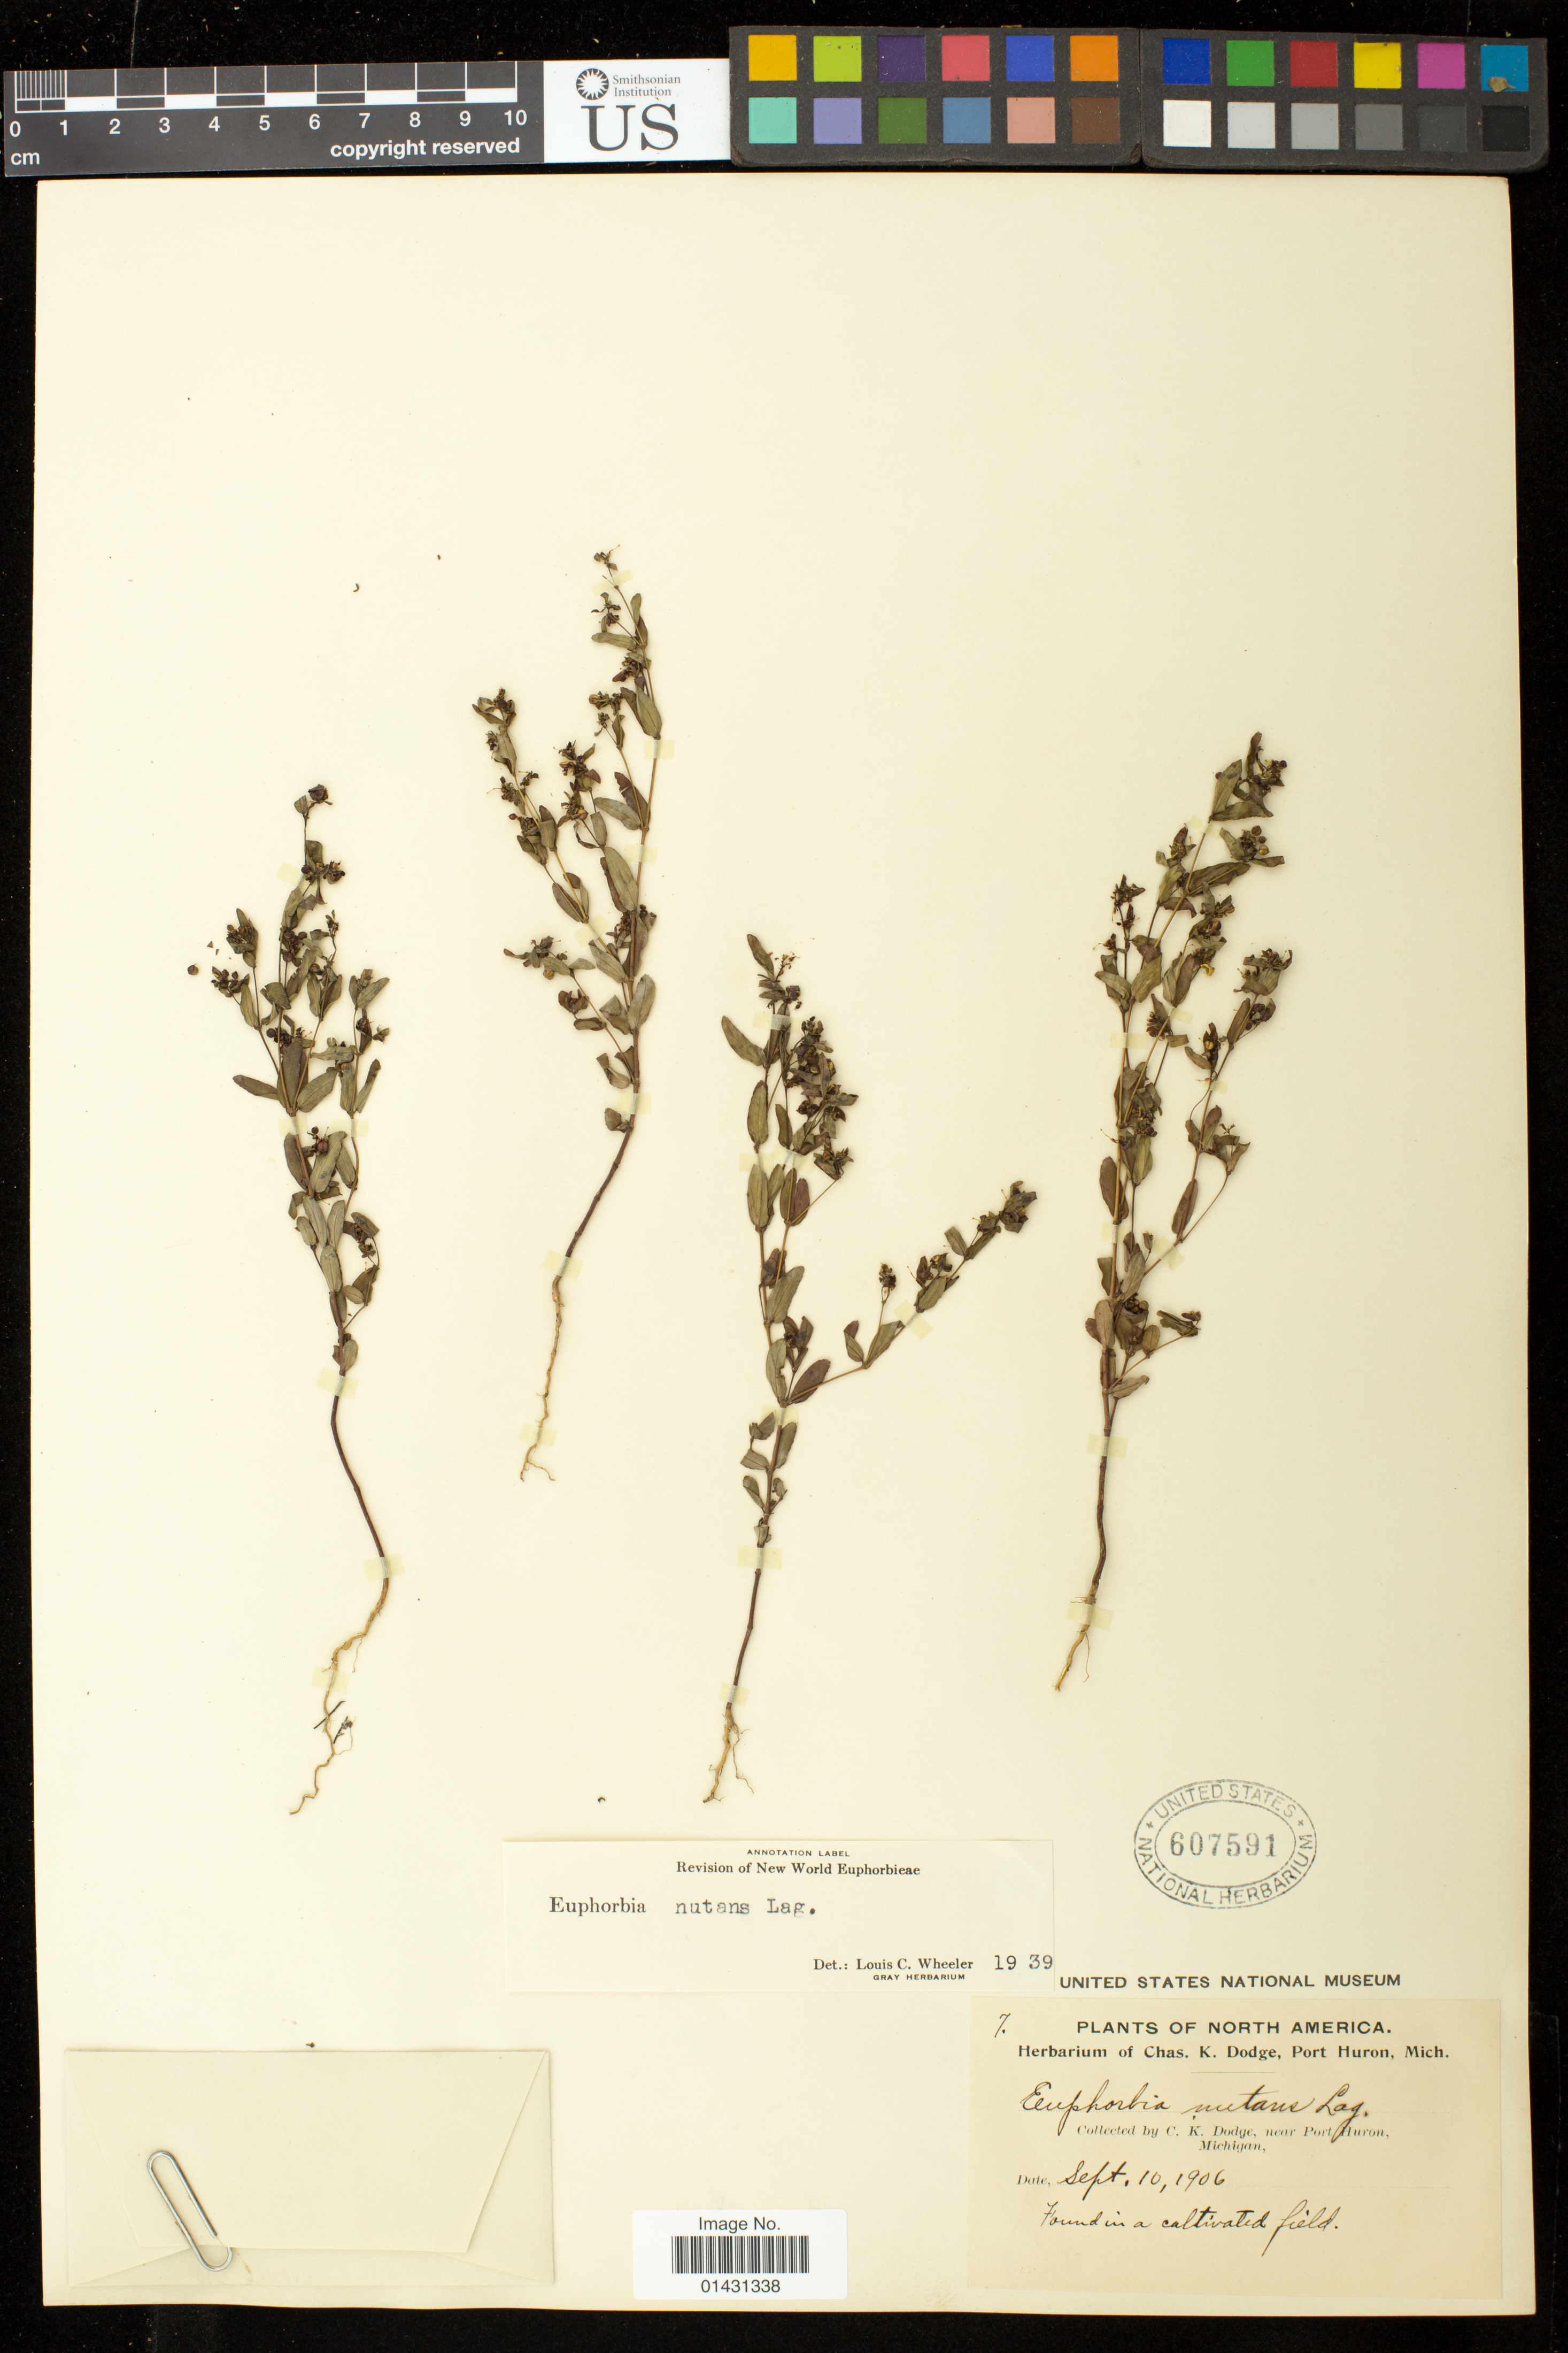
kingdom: Plantae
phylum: Tracheophyta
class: Magnoliopsida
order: Malpighiales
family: Euphorbiaceae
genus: Euphorbia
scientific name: Euphorbia maculata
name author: L.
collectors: C. K. Dodge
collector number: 7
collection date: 1906-09-10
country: United States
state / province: Michigan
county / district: Saint Clair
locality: near Port Huron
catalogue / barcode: US 607591